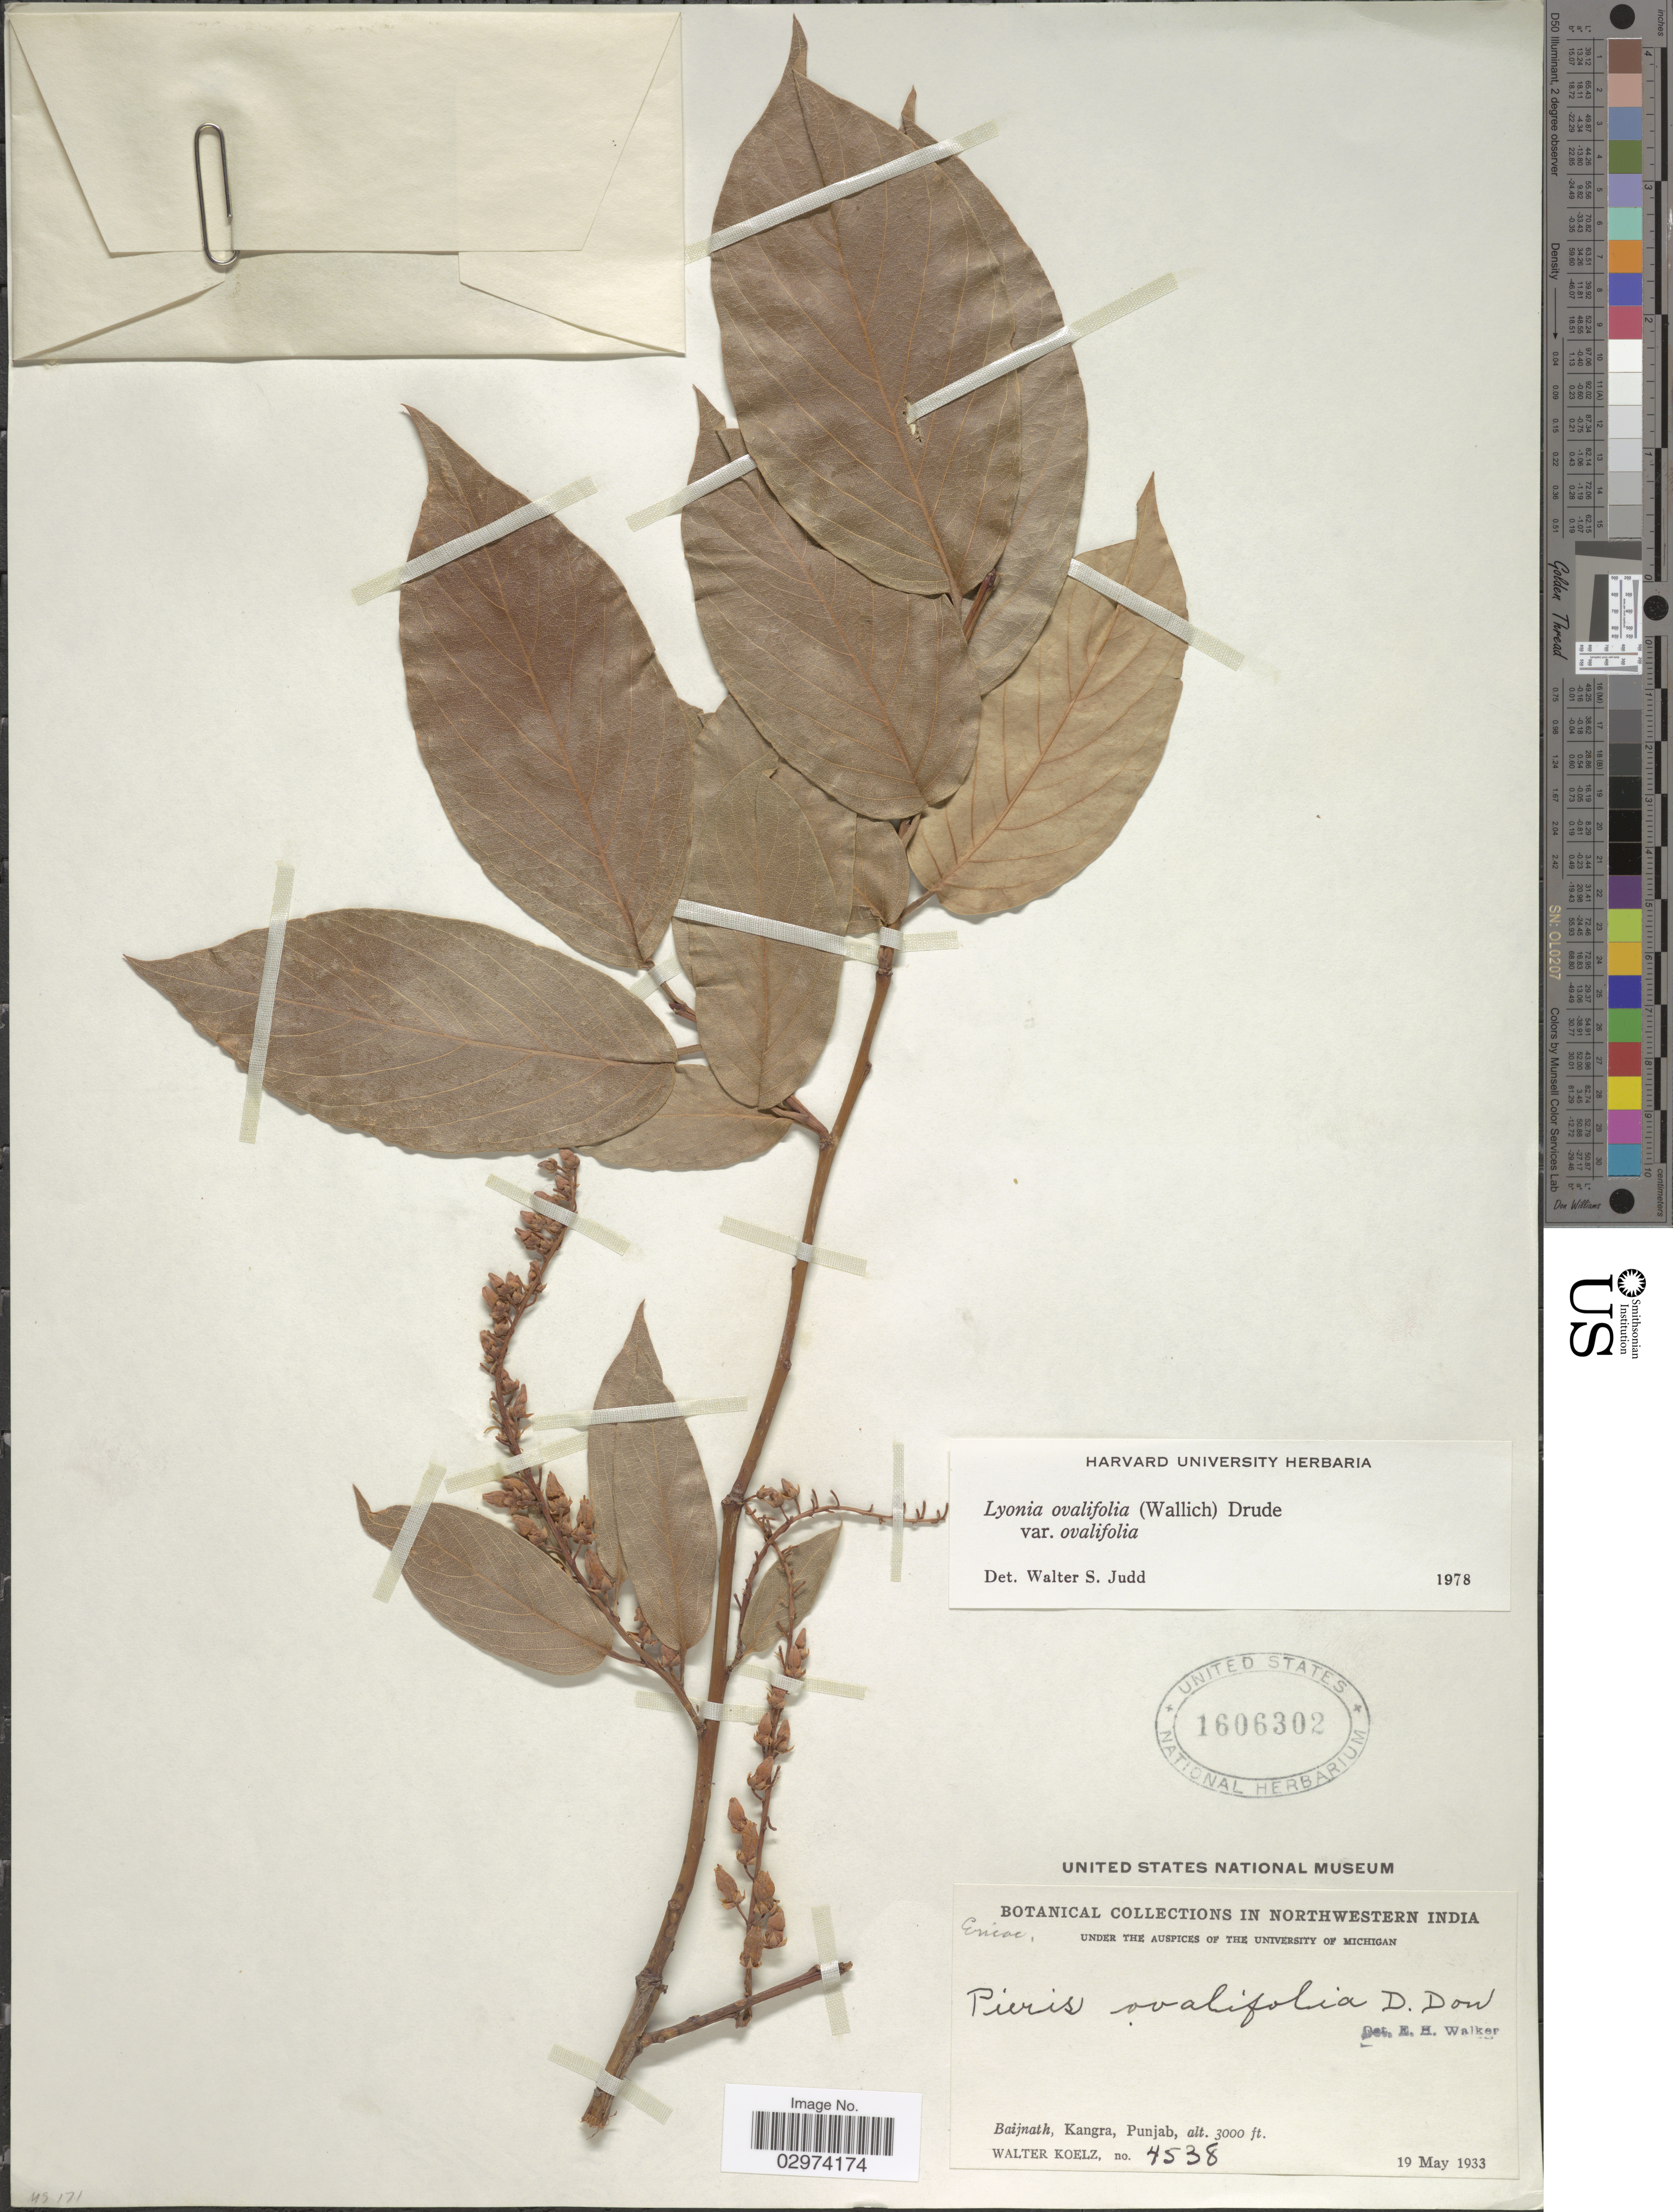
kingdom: Plantae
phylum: Tracheophyta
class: Magnoliopsida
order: Ericales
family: Ericaceae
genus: Lyonia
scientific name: Lyonia ovalifolia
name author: (Wall.) Drude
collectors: W. N. Koelz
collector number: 4538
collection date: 1933-05-19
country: India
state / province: Punjab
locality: Northwestern India. Baijnath, Kangra, Punjab.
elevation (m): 914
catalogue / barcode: US 1606302